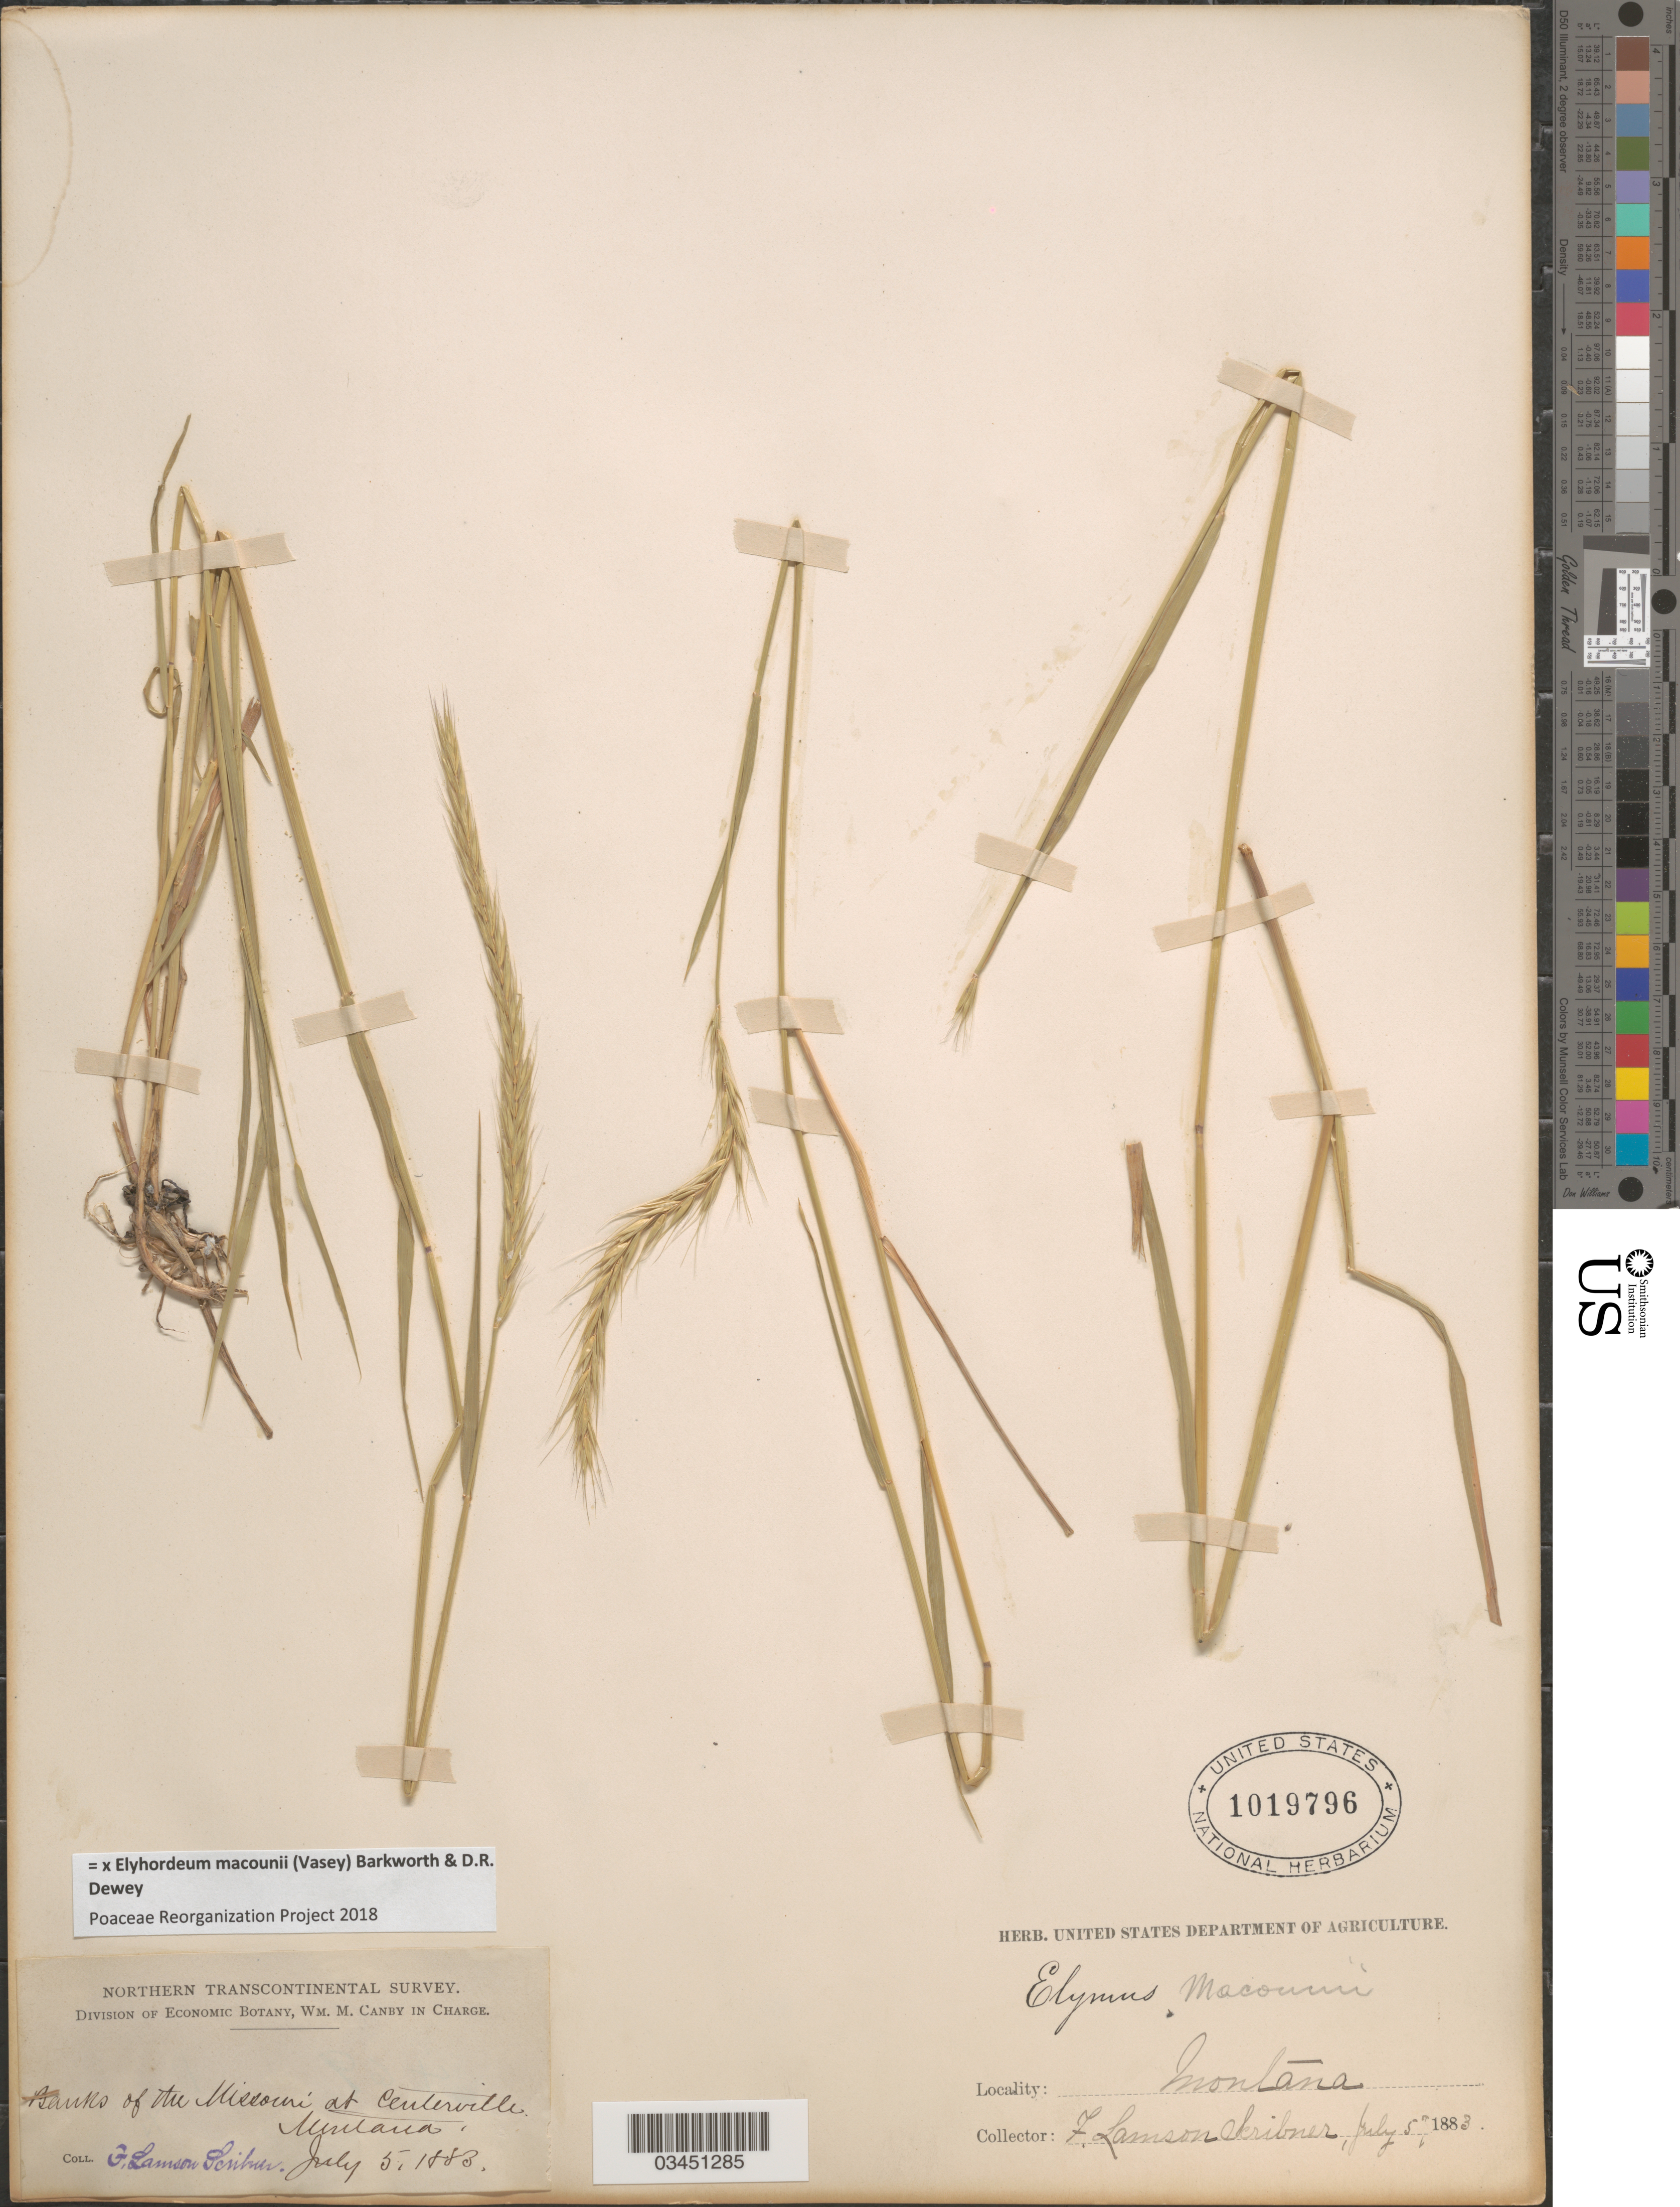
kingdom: Plantae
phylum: Tracheophyta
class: Liliopsida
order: Poales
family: Poaceae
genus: Elyhordeum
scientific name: x Elyhordeum macounii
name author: (Vasey) Barkworth & Dewey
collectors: F. L. Scribner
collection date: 1883-07-05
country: United States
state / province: Montana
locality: Northern Transcontinental Survey. Banks of the Missouri at Centerville.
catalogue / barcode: US 1019796